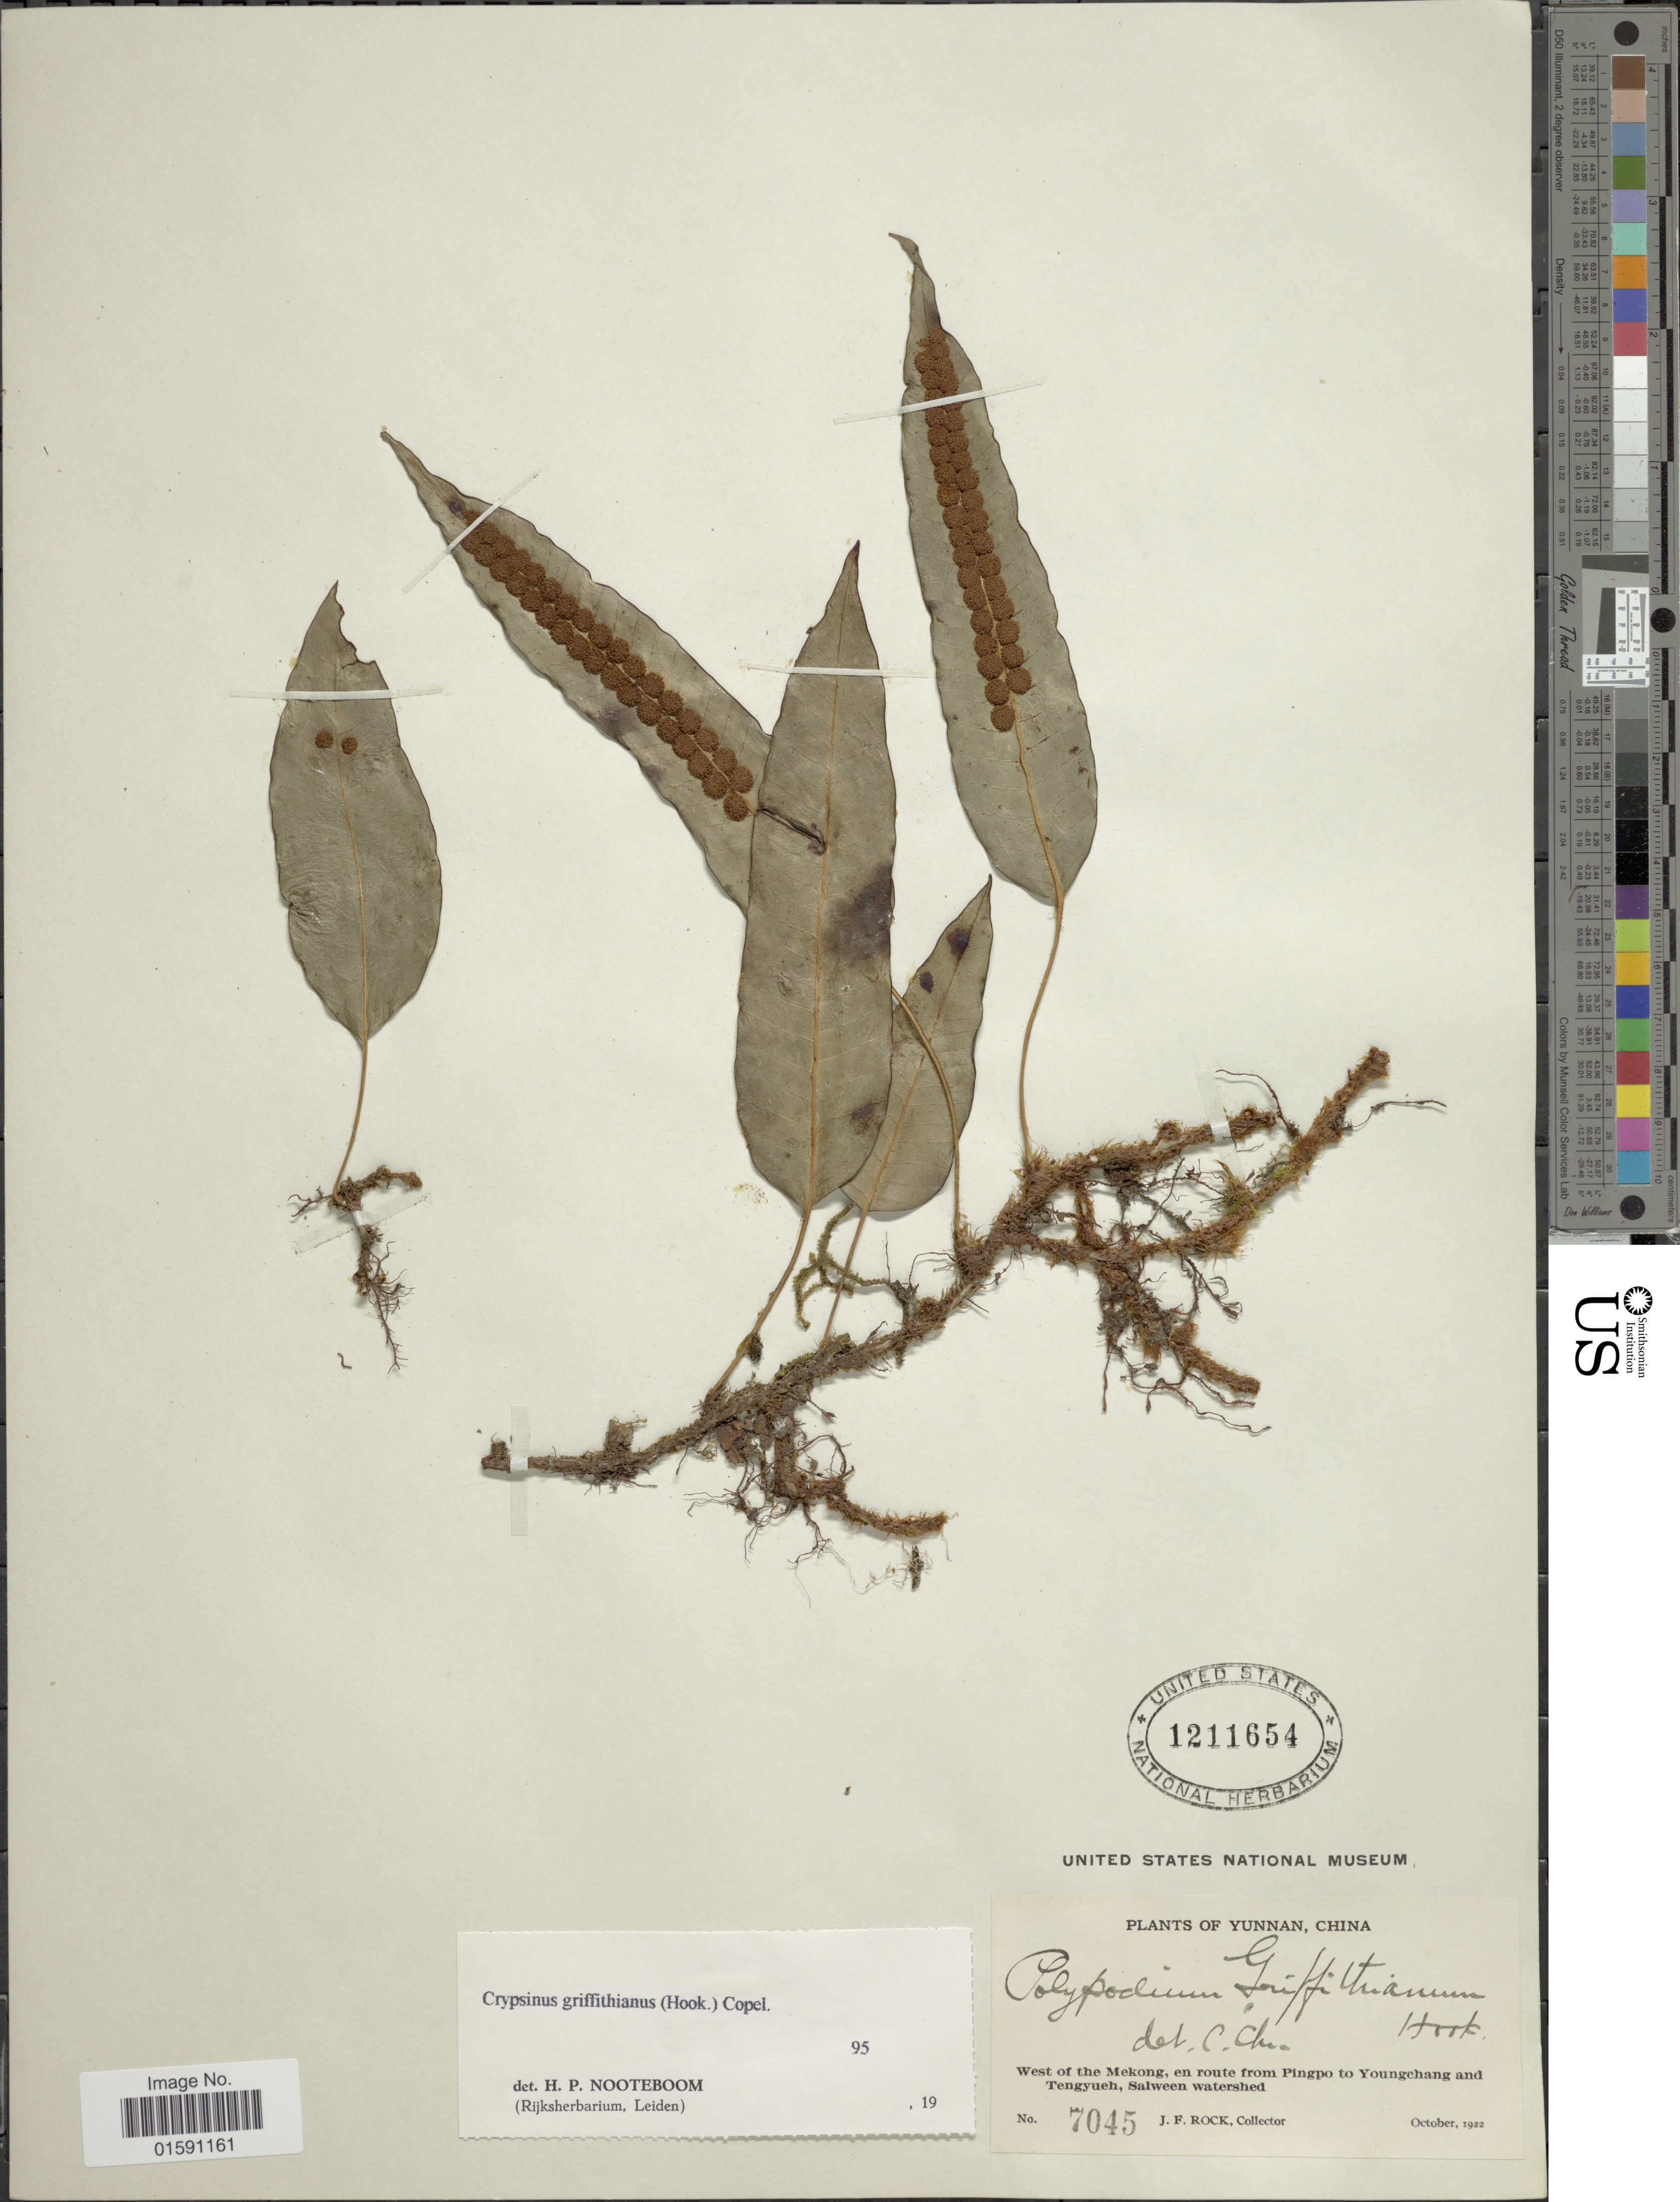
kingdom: Plantae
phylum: Tracheophyta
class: Polypodiopsida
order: Polypodiales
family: Polypodiaceae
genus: Selliguea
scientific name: Selliguea griffithiana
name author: (Hook.) Fraser-Jenk.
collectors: J. Rock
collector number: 7045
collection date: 1922-10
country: China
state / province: Yunnan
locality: West of the Mekong, en route from Pingpo to Youngchang and Tengyueh, Salween watershed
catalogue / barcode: US 1211654